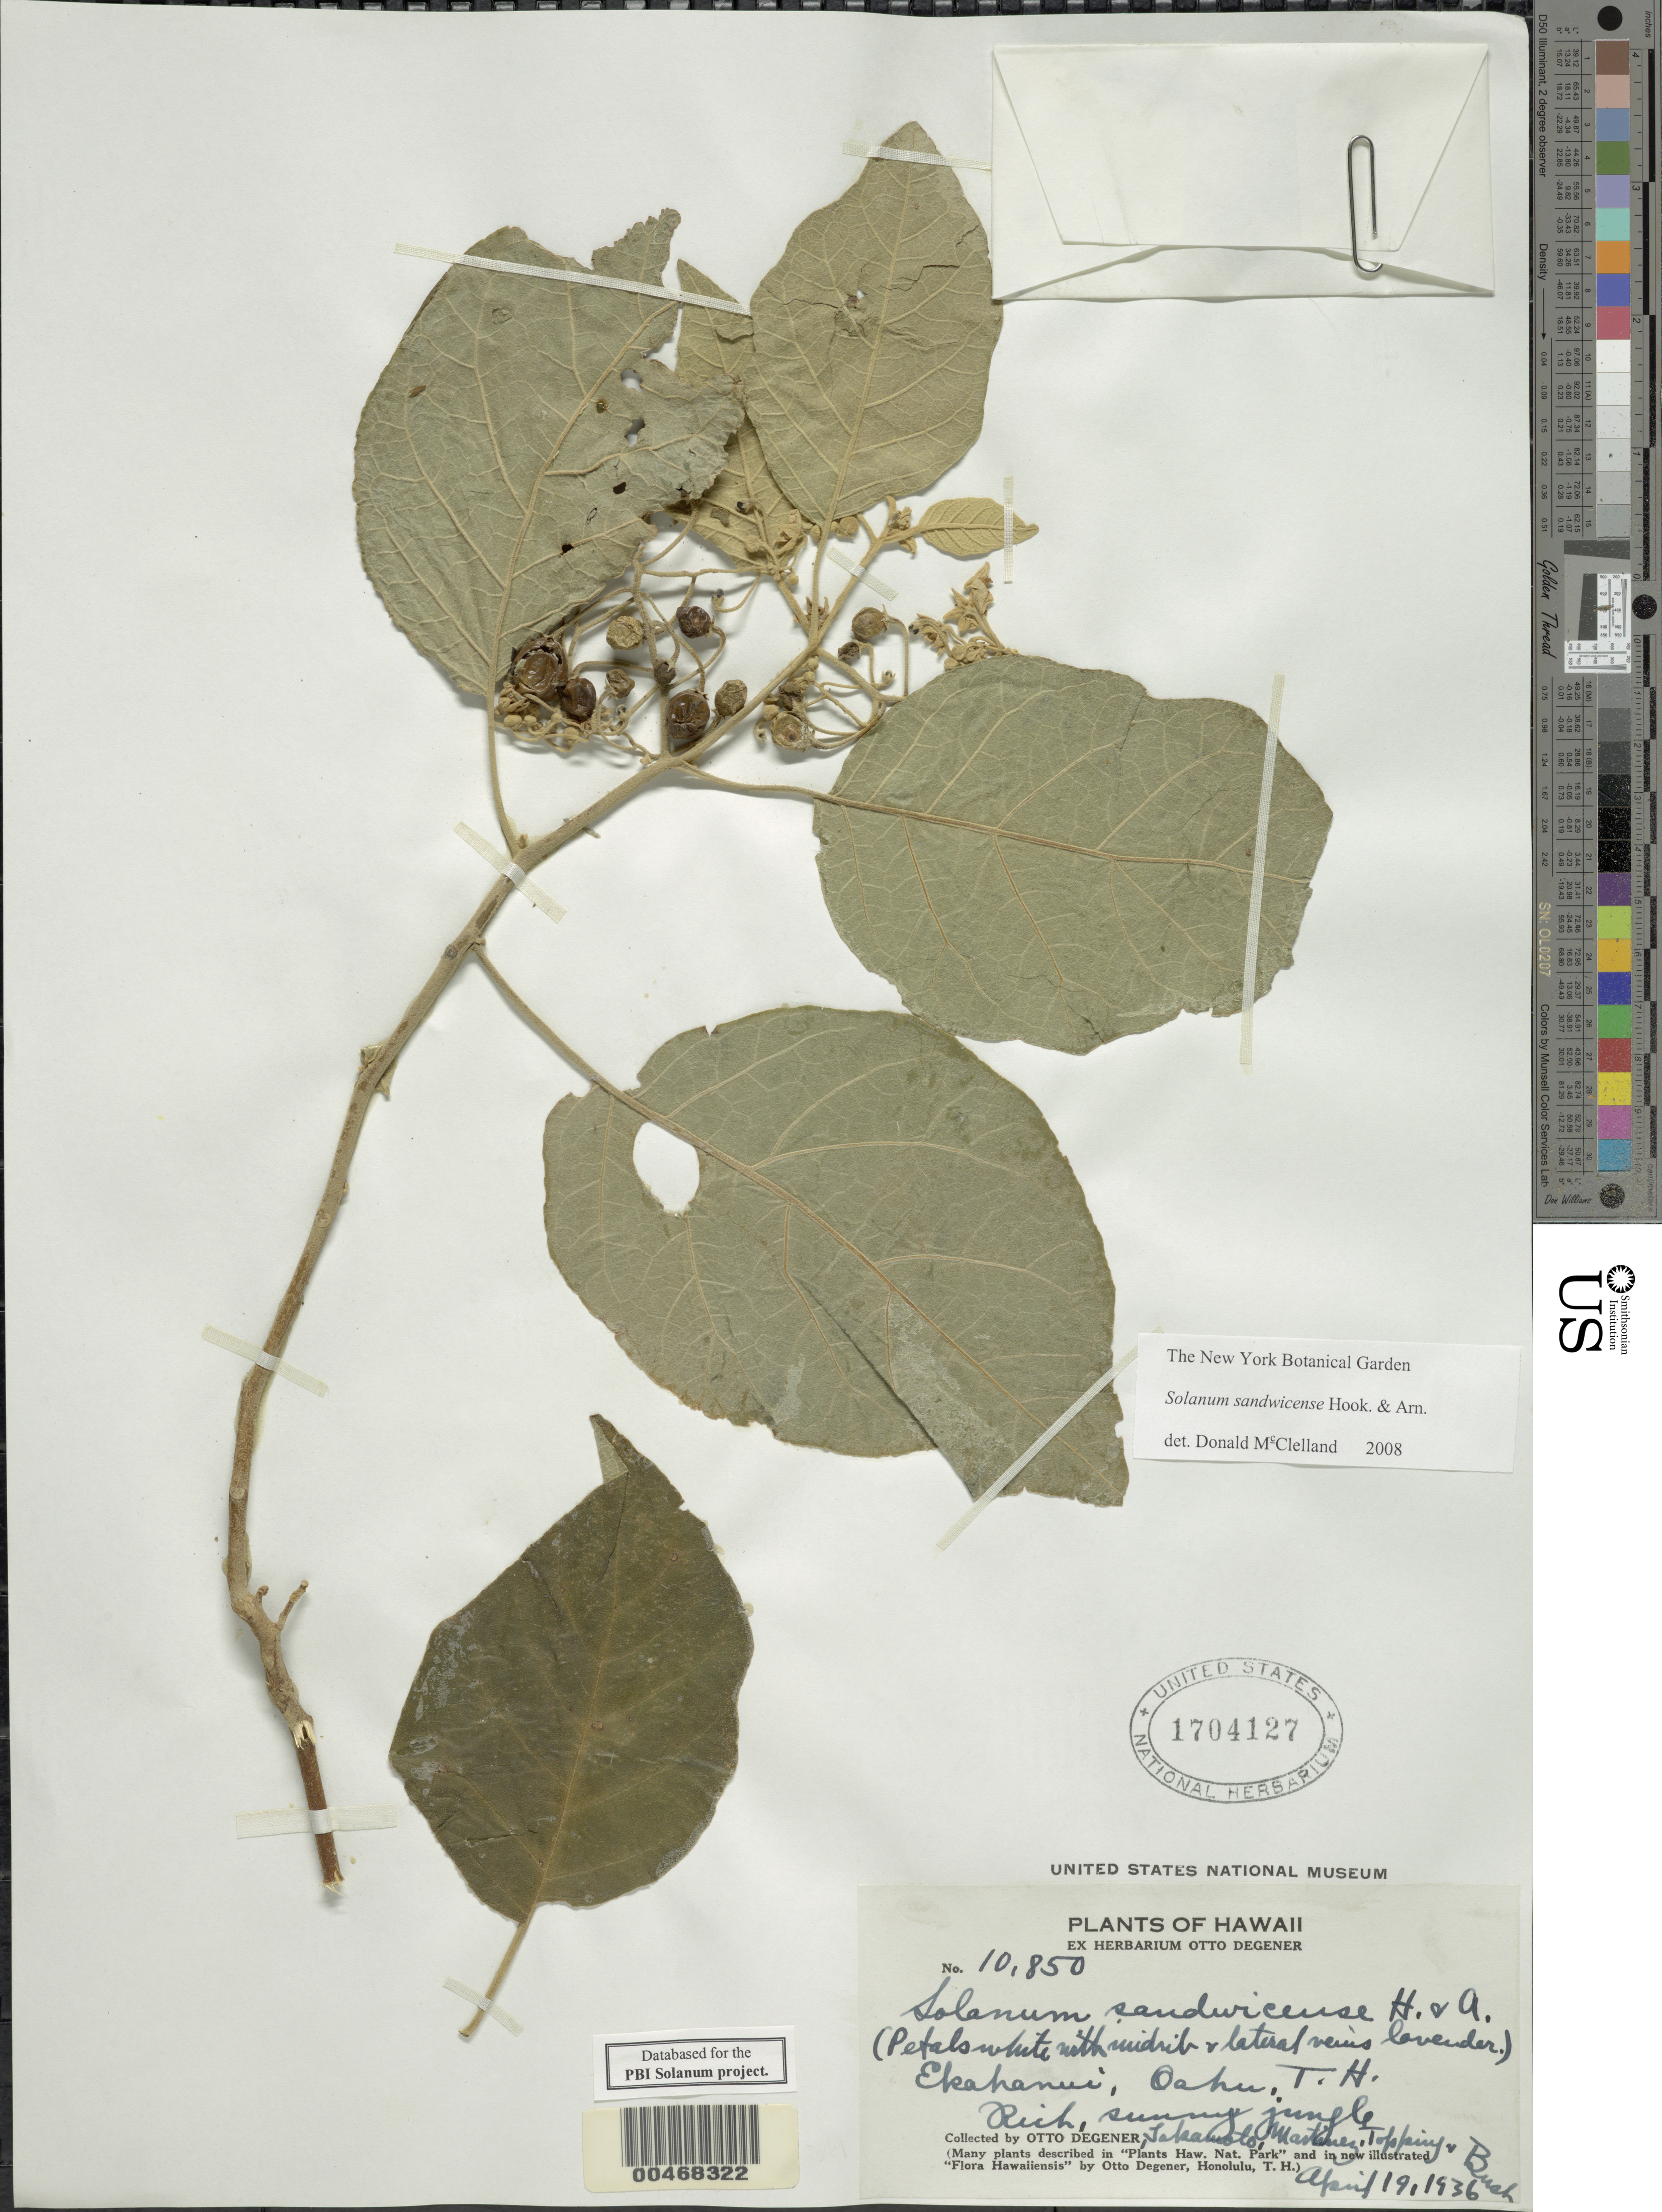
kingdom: Plantae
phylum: Tracheophyta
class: Magnoliopsida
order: Solanales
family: Solanaceae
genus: Solanum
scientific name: Solanum sandwicense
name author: Hook. & Arn.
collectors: O. Degener, -. Takamoto, -- Martinez, D. L. Topping & B. F. Bush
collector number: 10850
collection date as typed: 19 Apr 1936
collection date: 1936-04-19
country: United States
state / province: Hawaii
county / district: Honolulu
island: Oahu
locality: Ekahanui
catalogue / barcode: US 1704127